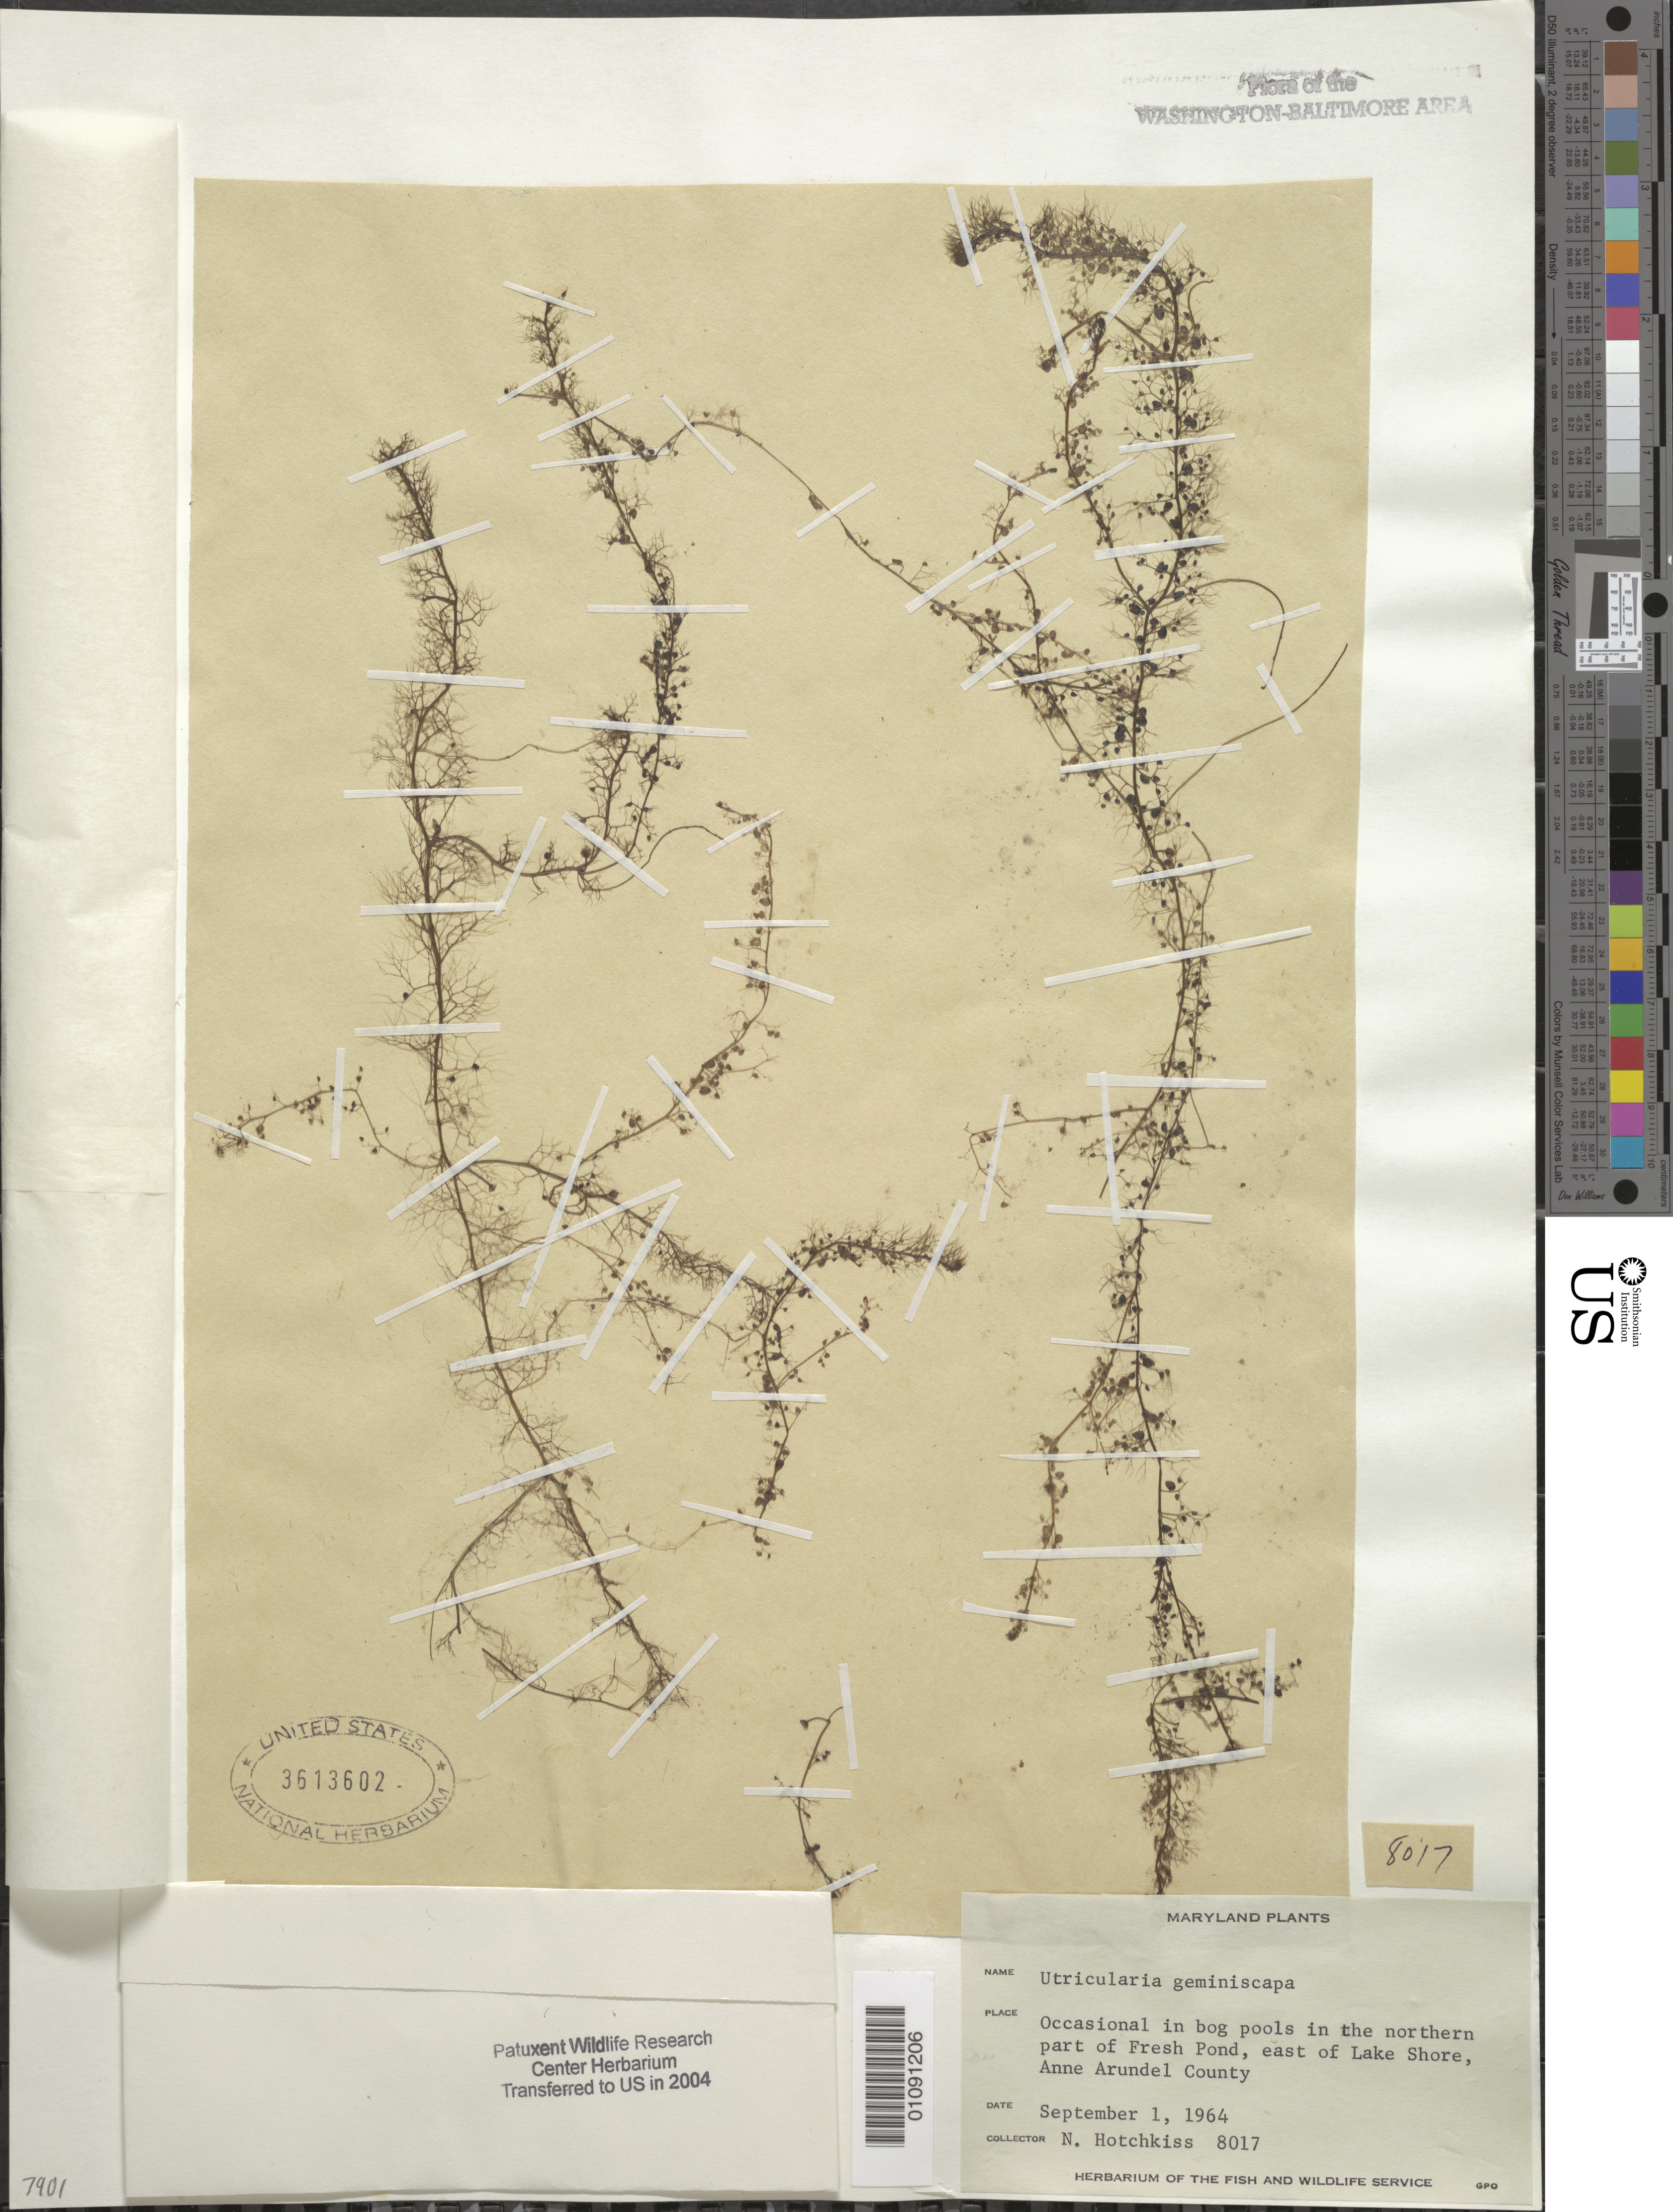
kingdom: Plantae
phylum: Tracheophyta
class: Magnoliopsida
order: Lamiales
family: Lentibulariaceae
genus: Utricularia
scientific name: Utricularia geminiscapa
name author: Benj.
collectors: N. Hotchkiss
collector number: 8017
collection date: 1964-09-01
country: United States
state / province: Maryland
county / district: Anne Arundel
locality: Northern part of Fresh Pond, E. of Lake Shore.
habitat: Occasional in bog pools.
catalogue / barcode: US 3613602